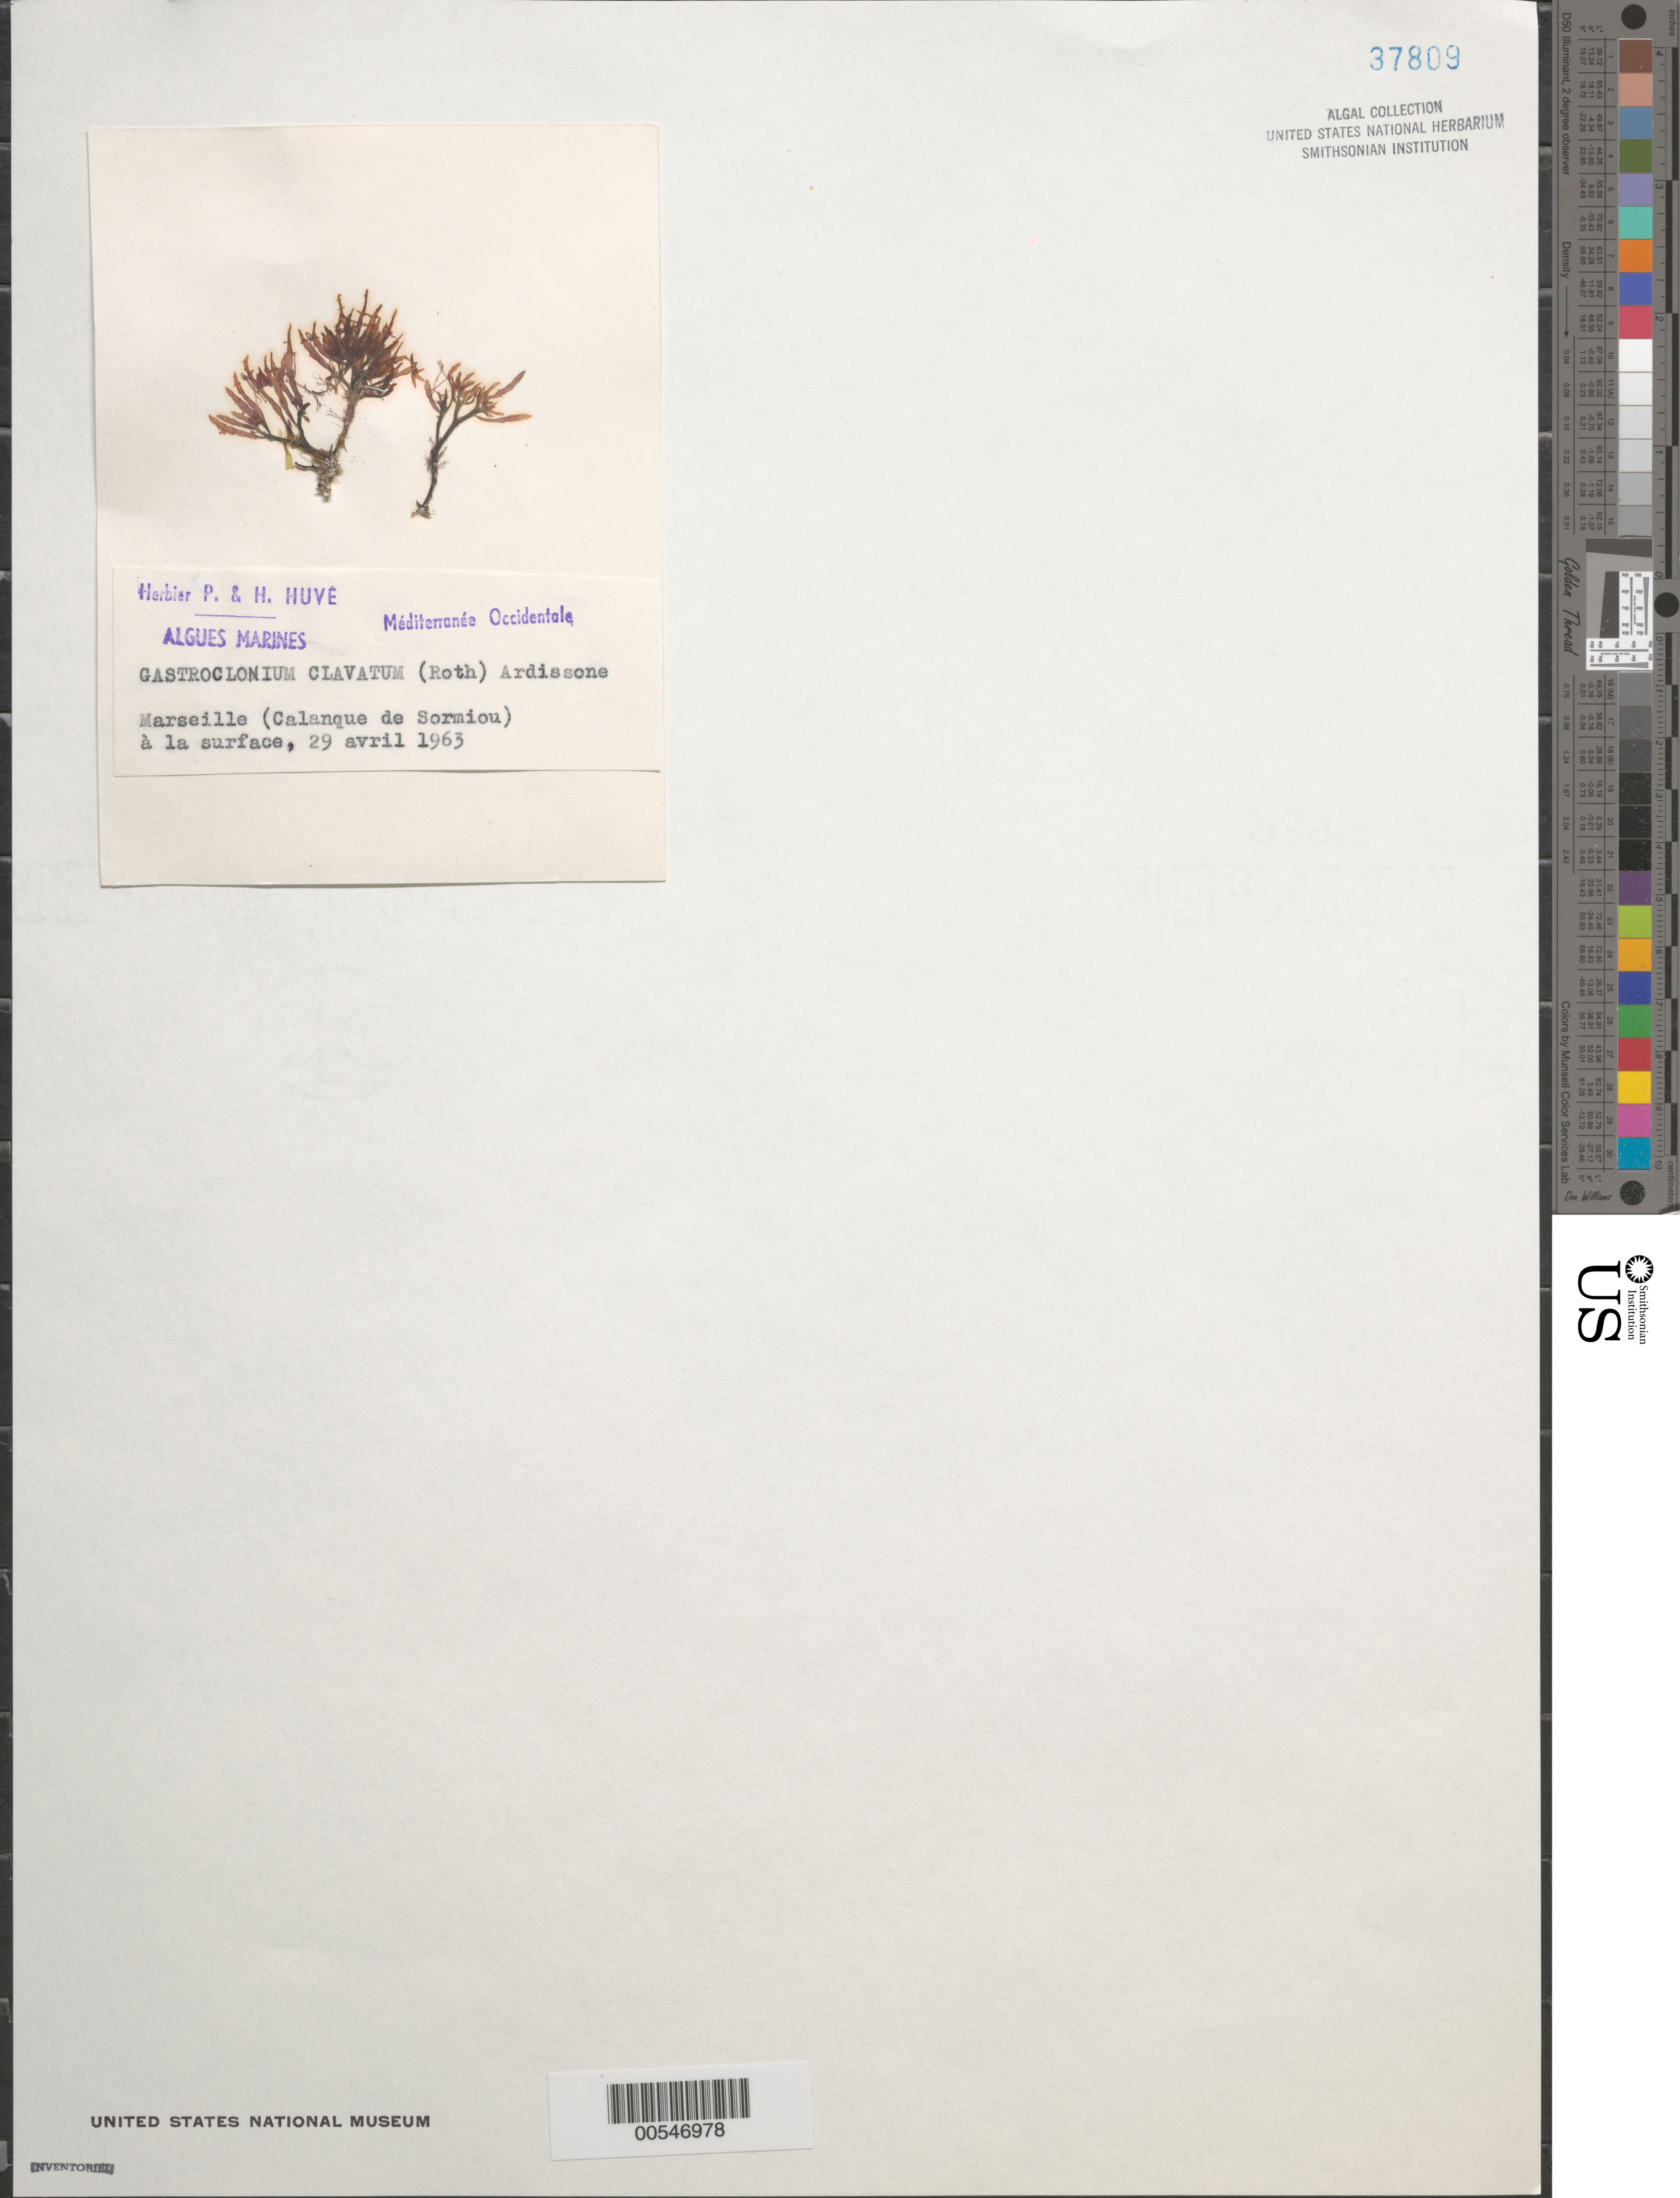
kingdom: Plantae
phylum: Rhodophyta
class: Florideophyceae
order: Rhodymeniales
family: Champiaceae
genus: Gastroclonium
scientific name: Gastroclonium clavatum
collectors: P. Huve & H. Huve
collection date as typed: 29 Apr 1963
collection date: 1963-04-29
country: France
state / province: Provence-Alpes-Côte d'Azur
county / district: Bouches-du-Rhône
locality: Calanque de Sormiou, Marseille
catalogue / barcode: US 37809